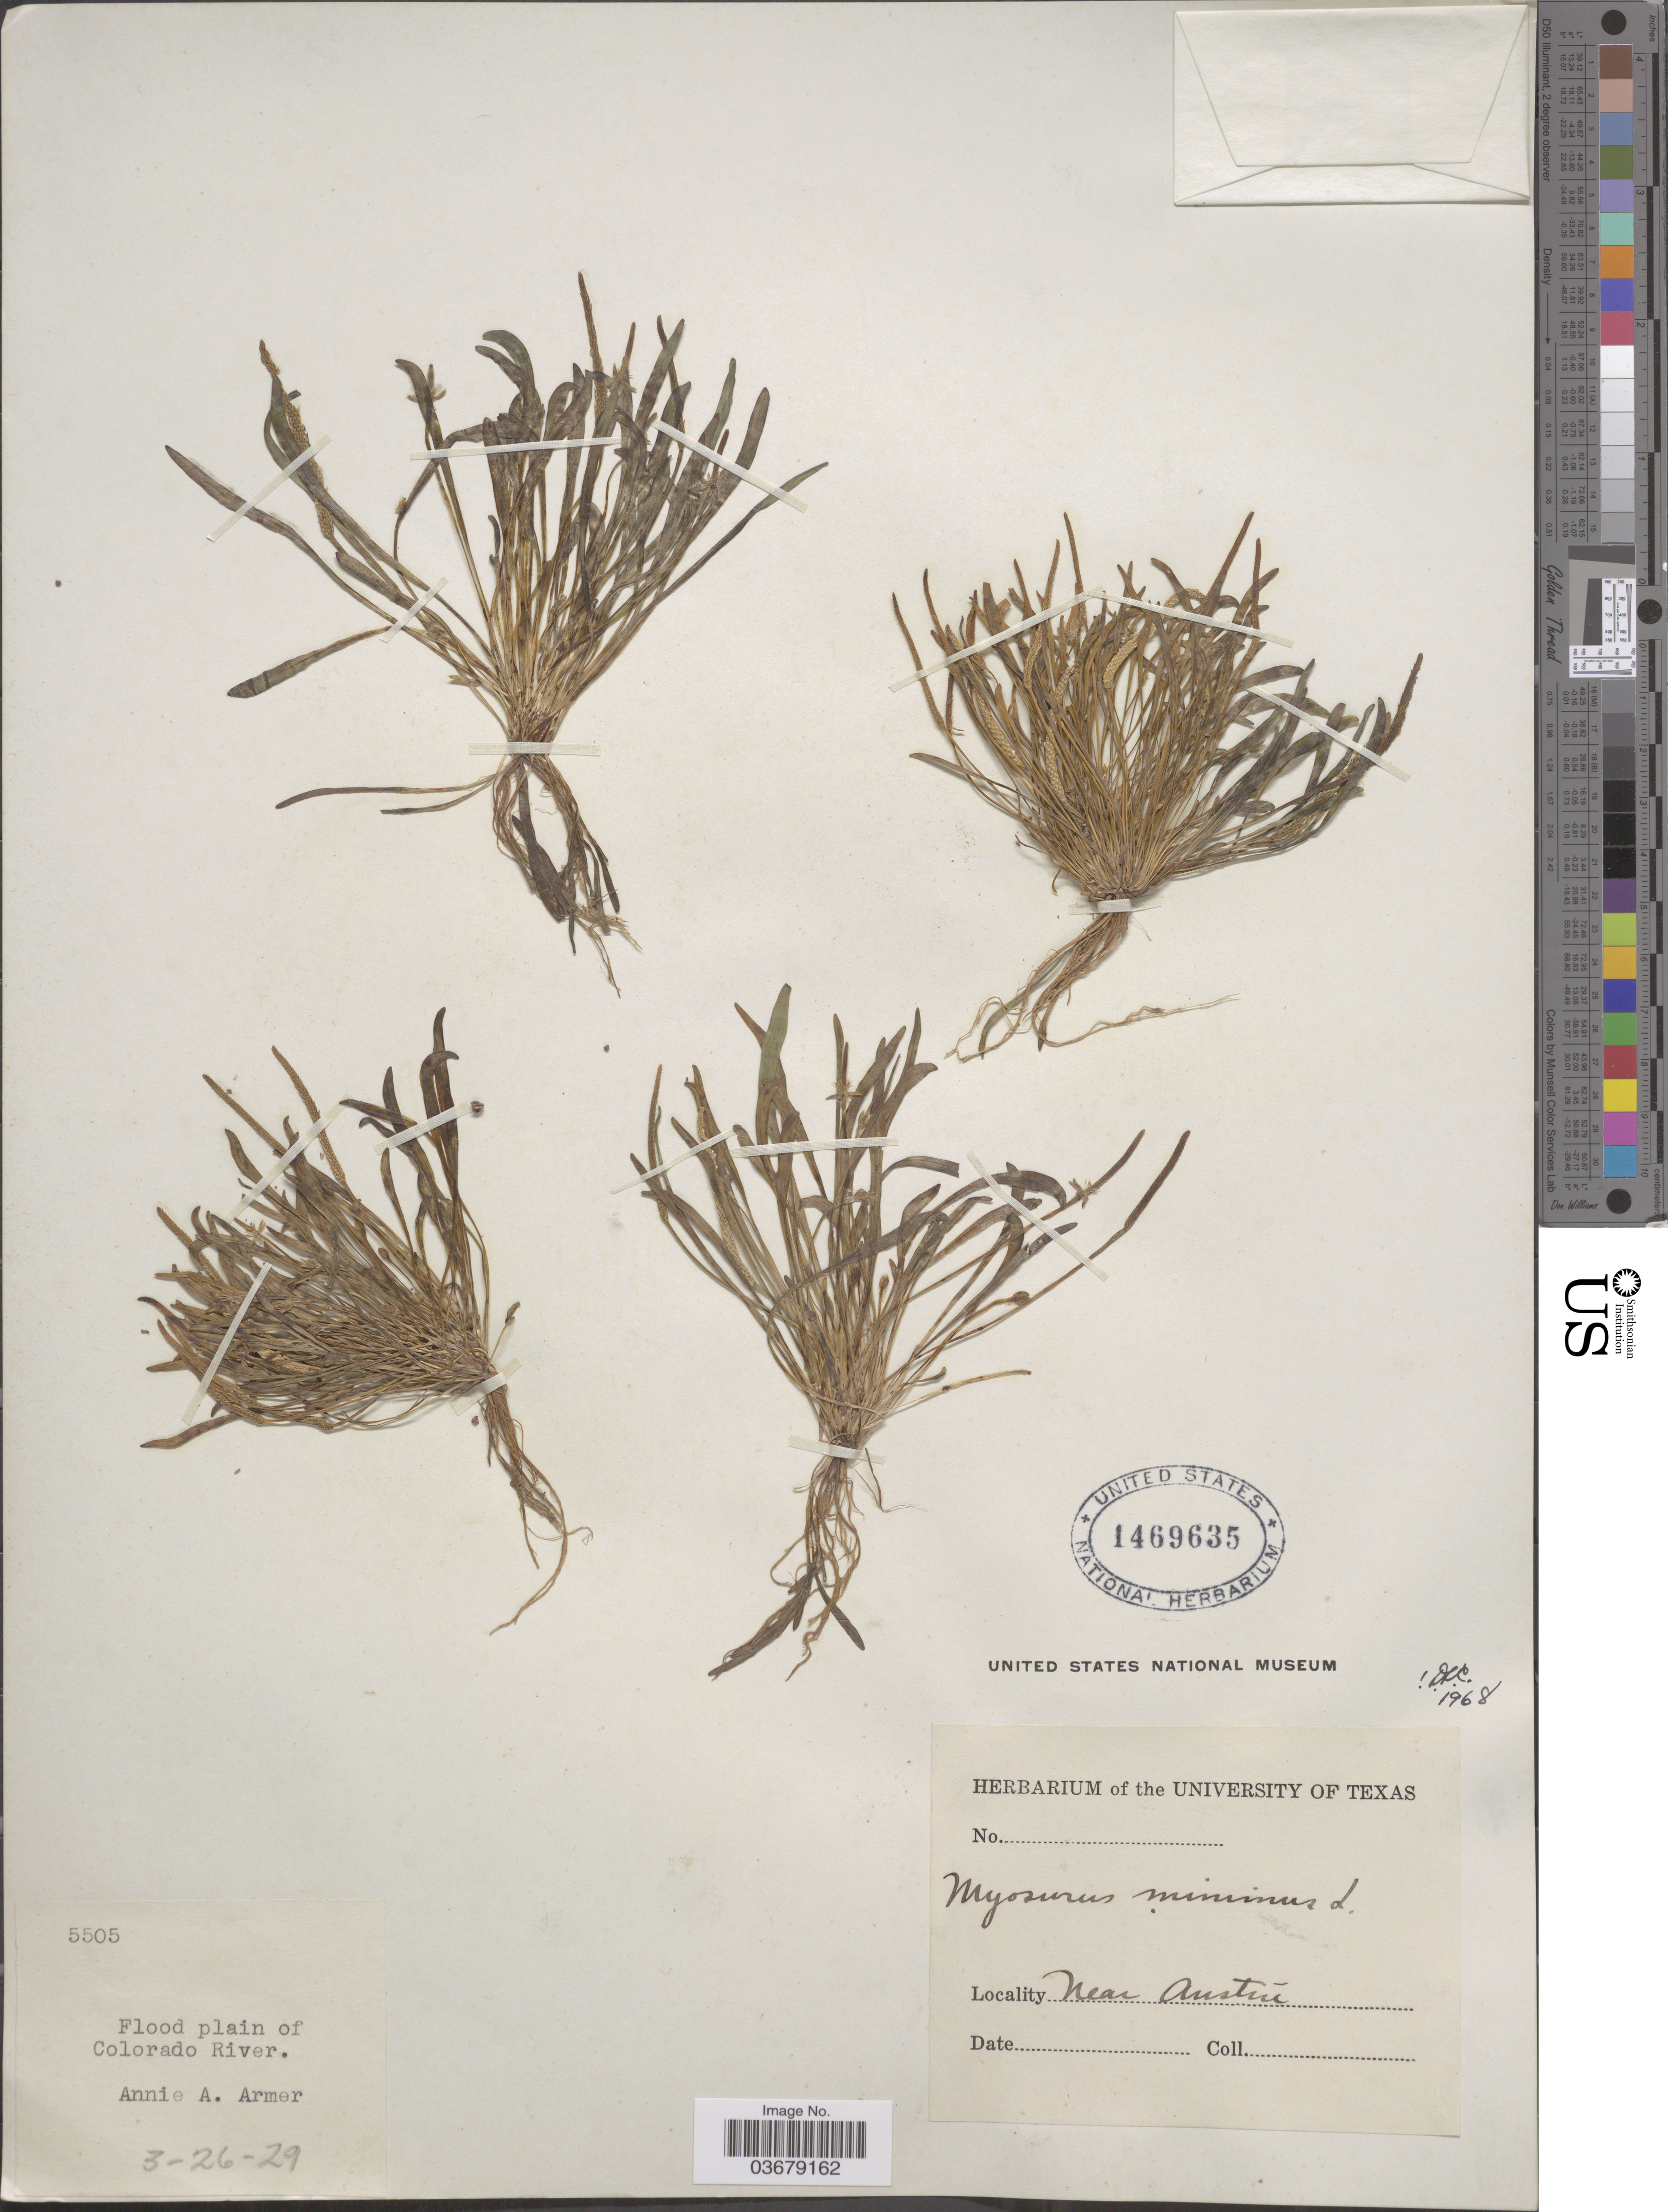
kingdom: Plantae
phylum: Tracheophyta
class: Magnoliopsida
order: Ranunculales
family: Ranunculaceae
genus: Myosurus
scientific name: Myosurus minimus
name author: L.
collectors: A. Armer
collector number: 5505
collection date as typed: Transcribed d/m/y: 26/3/29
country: United States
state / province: Texas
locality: Flood plain of Colorado River. Near Austin.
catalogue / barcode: US 1469635